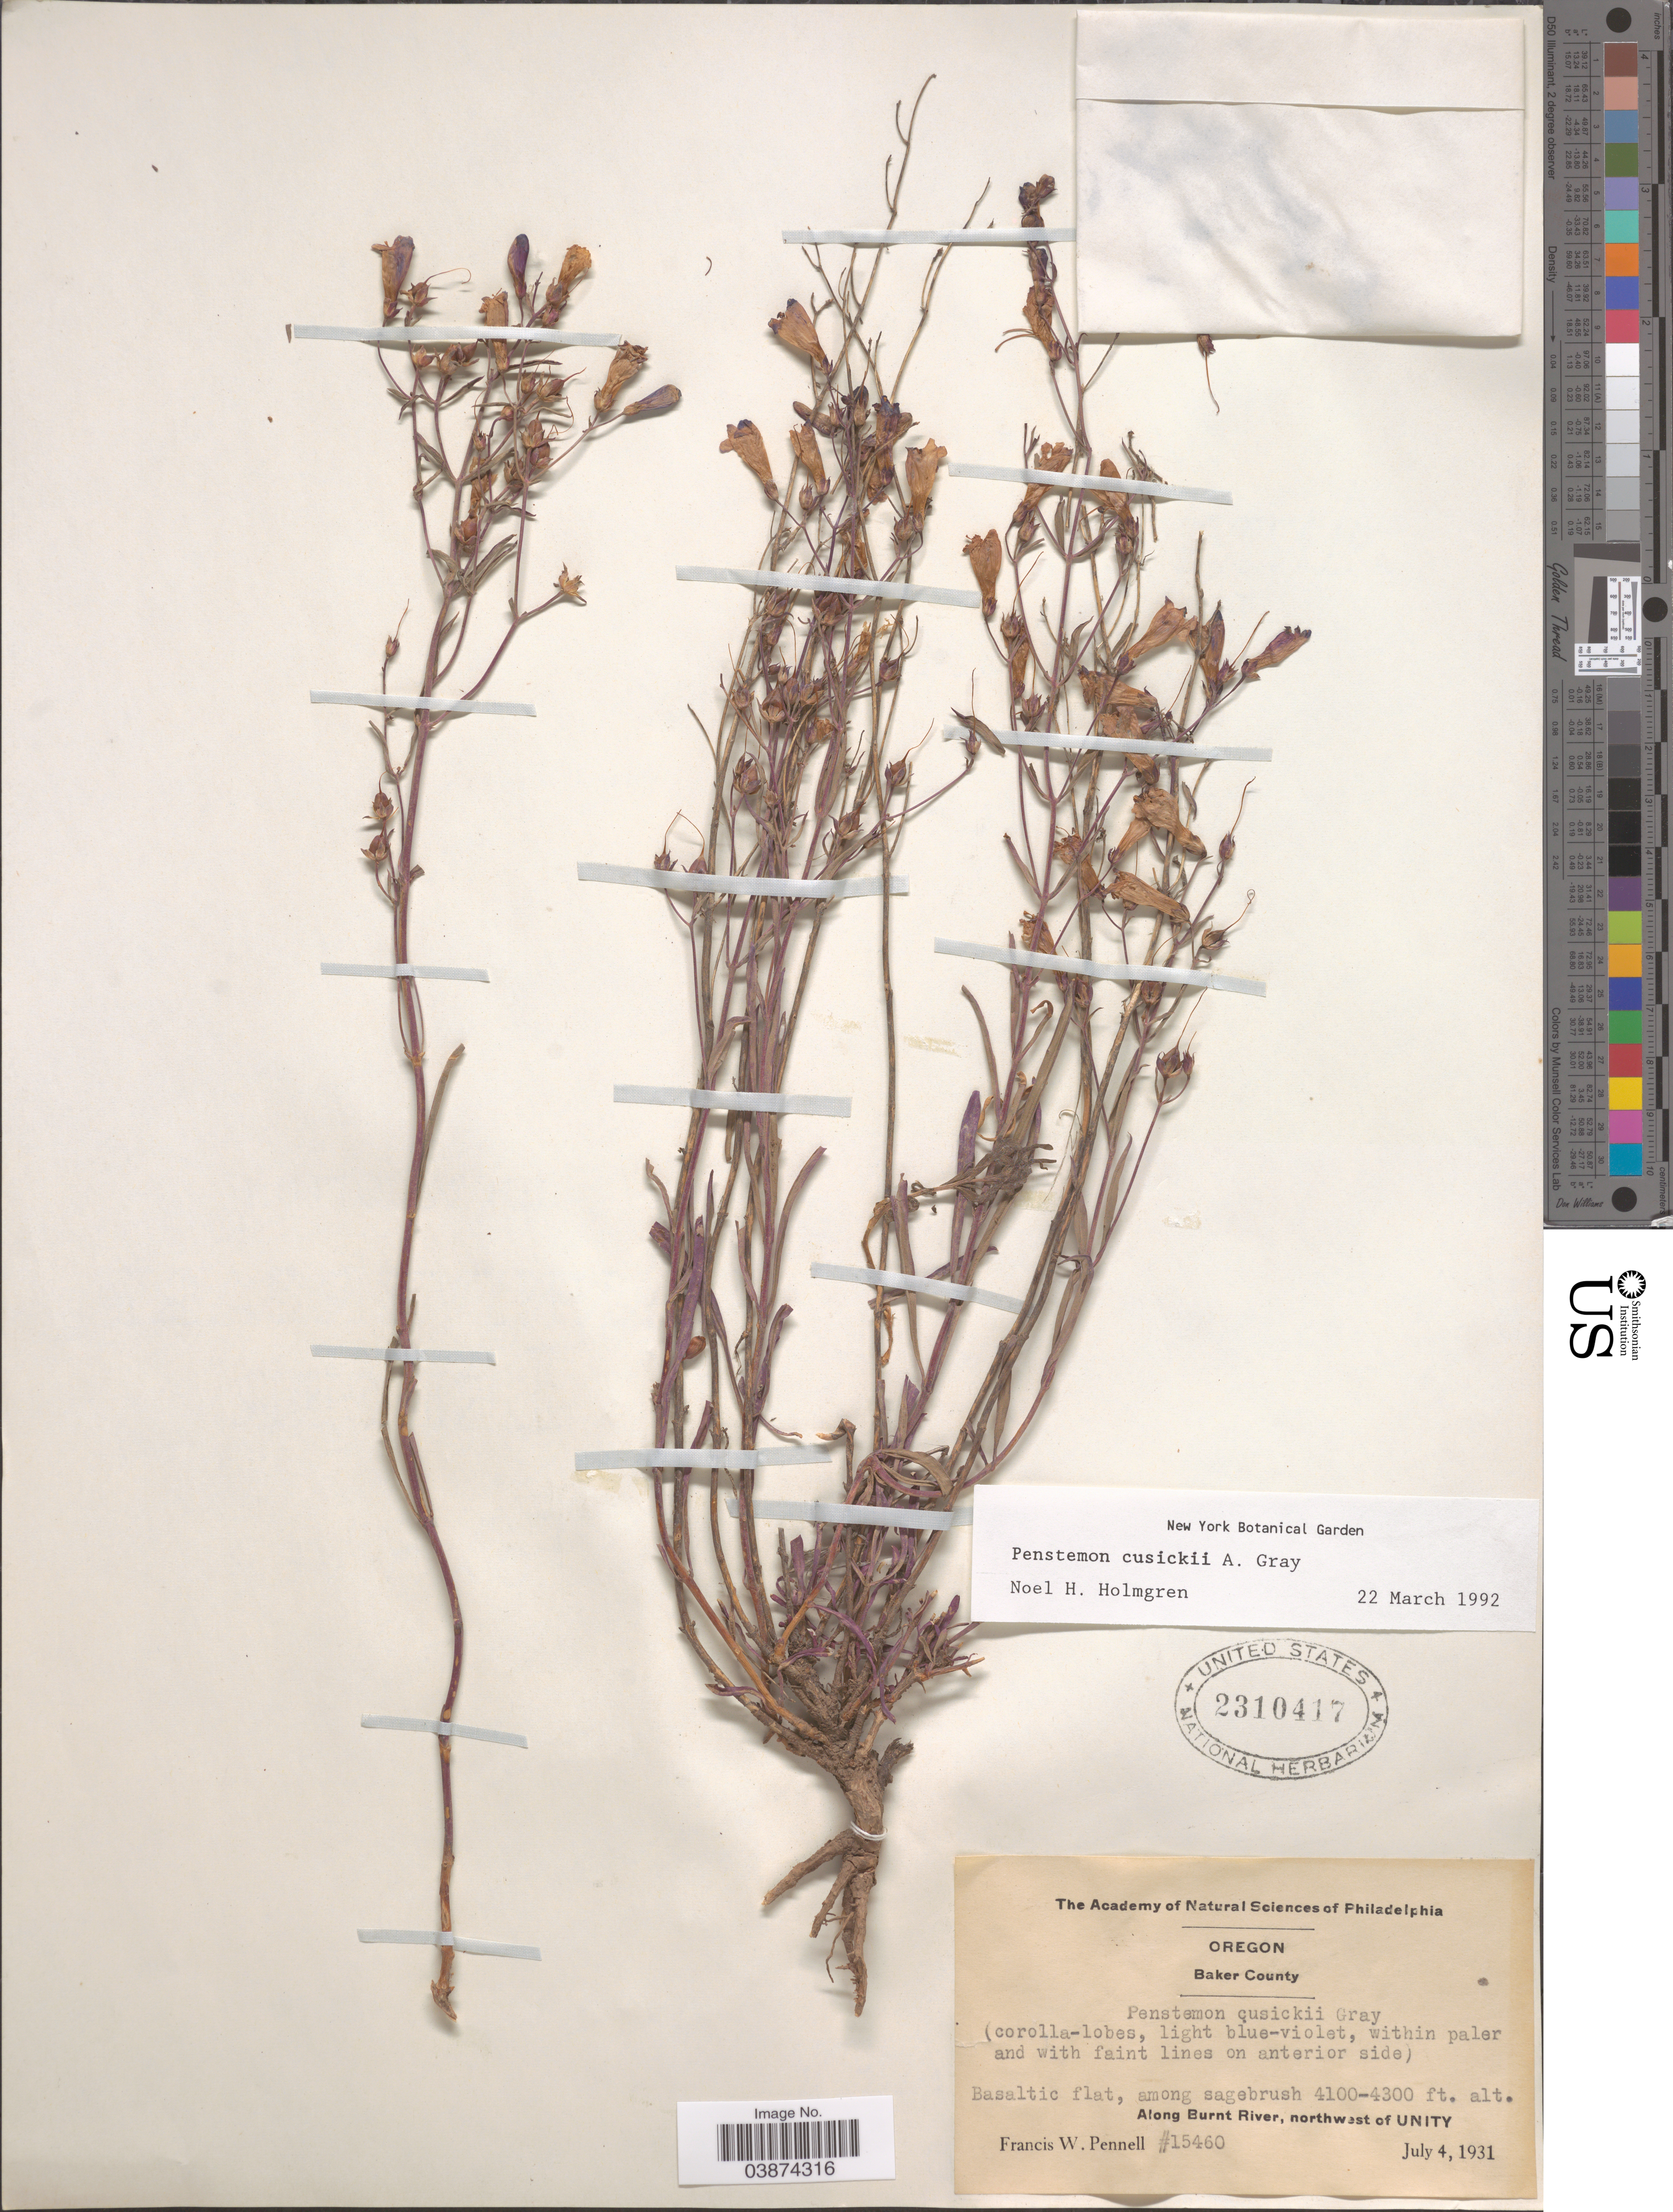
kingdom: Plantae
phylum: Tracheophyta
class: Magnoliopsida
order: Lamiales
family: Plantaginaceae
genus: Penstemon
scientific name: Penstemon cusickii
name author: A. Gray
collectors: F. W. Pennell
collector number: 15460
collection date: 1931-07-04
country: United States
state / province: Oregon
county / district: Baker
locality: Along Burnt River, northwest of Unity.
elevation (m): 1250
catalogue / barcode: US 2310417